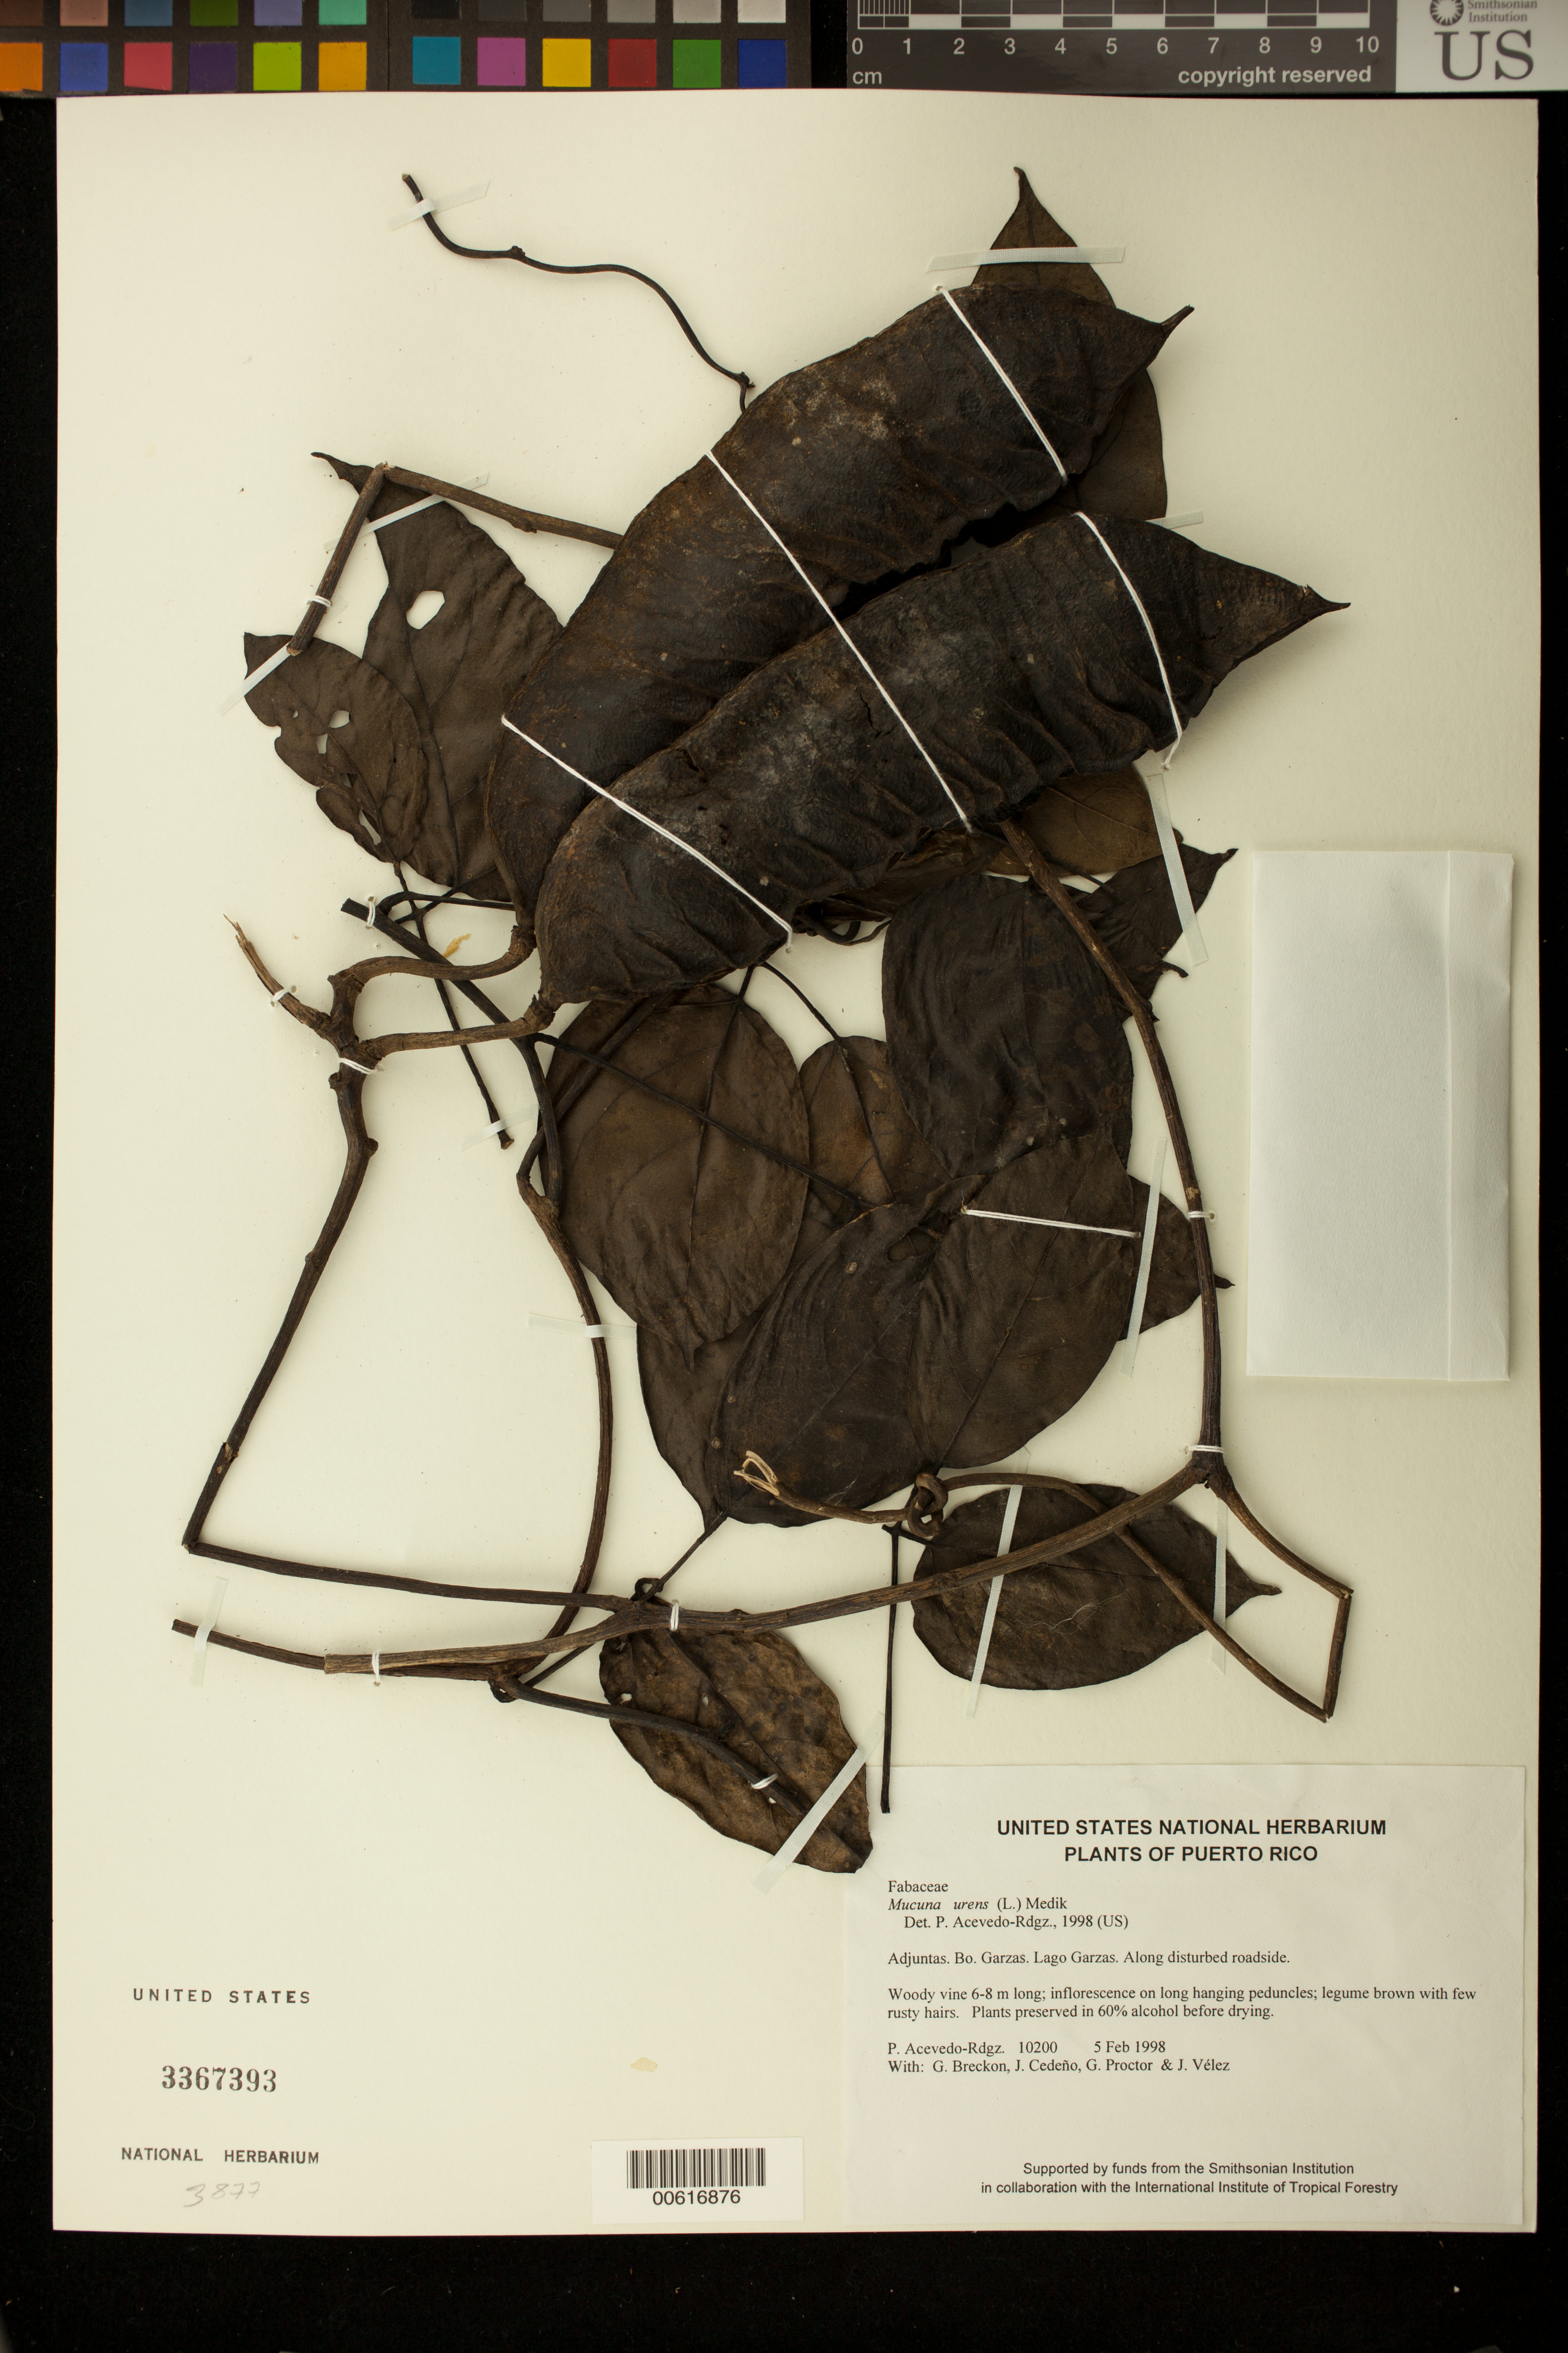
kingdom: Plantae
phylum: Tracheophyta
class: Magnoliopsida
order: Fabales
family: Fabaceae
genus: Mucuna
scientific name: Mucuna urens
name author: (L.) Medik.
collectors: P. Acevedo-Rodr., G. J. Breckon, J. A. Cedeño M., G. R. Proctor & J. Vélez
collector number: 10200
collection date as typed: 05 Feb 1998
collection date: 1998-02-05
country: Puerto Rico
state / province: Adjuntas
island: Puerto Rico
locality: Adjuntas; Bo. Garzas; along edge of Lago Garzas.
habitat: Along disturbed roadside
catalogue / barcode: US 3367393